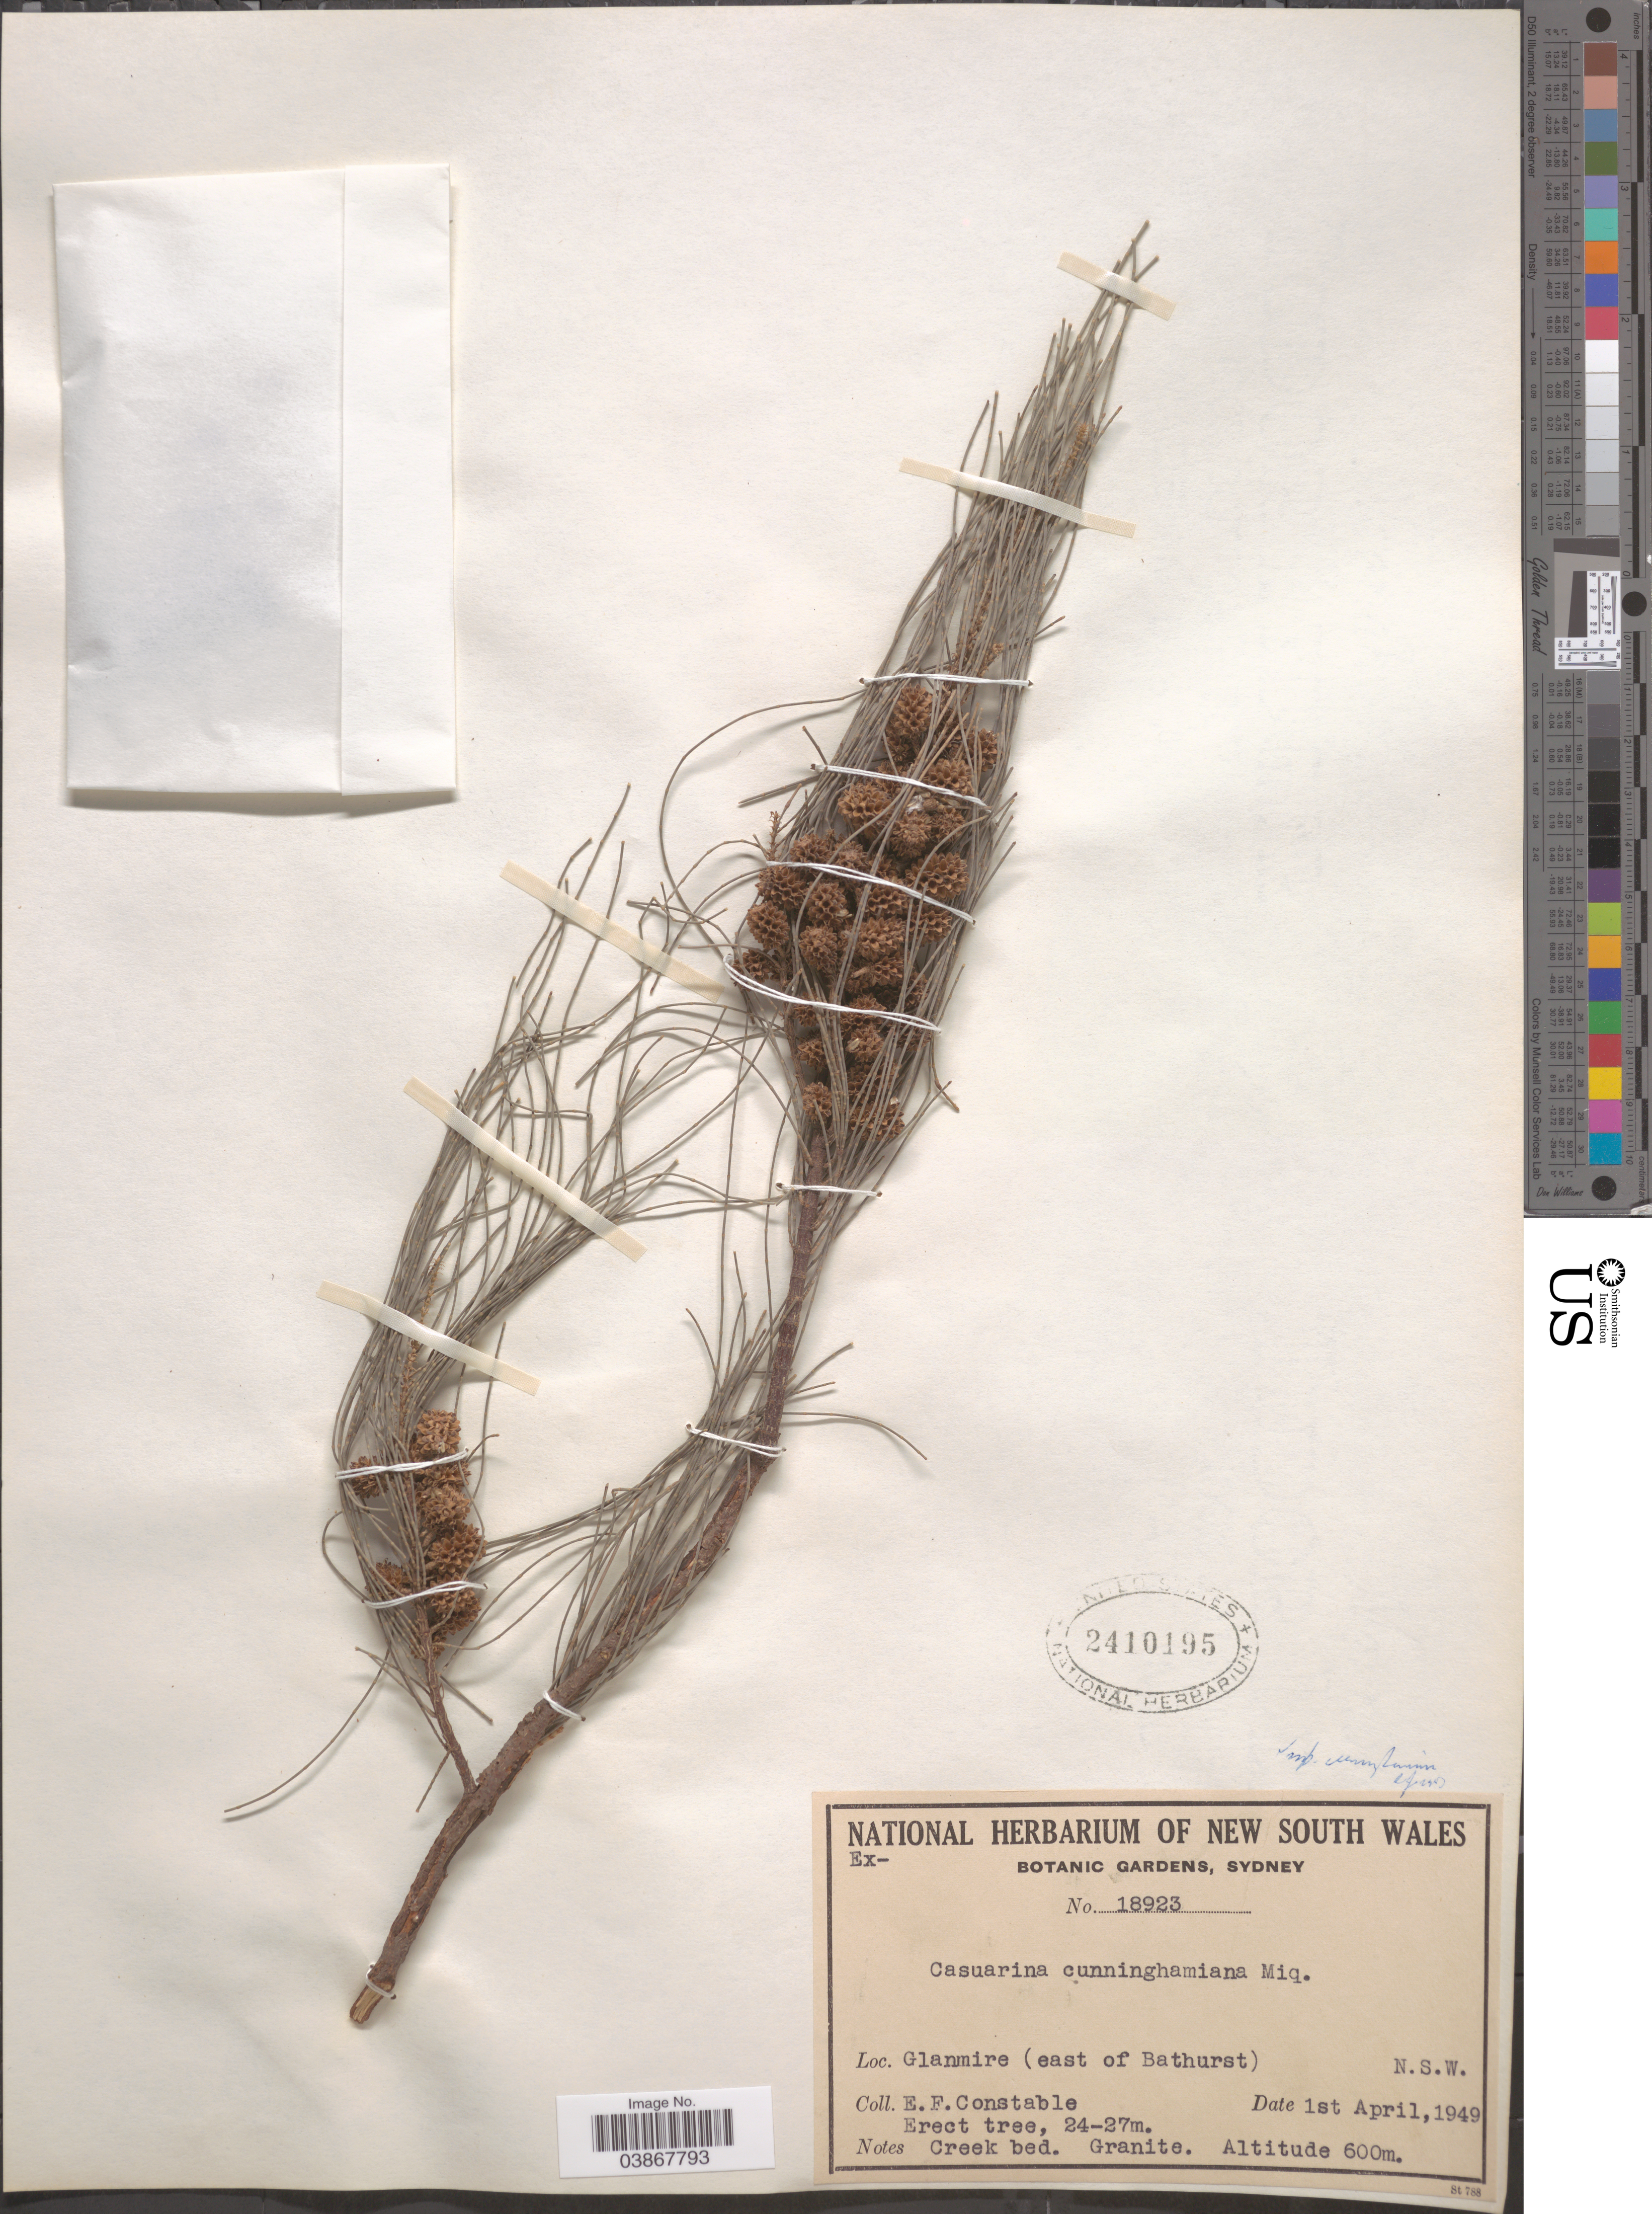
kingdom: Plantae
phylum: Tracheophyta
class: Magnoliopsida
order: Fagales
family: Casuarinaceae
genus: Casuarina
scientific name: Casuarina cunninghamiana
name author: Miq.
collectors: E. F. Constable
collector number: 18923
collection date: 1949-04-01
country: Australia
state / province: New South Wales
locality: Glanmire (east of Bathurst).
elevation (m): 600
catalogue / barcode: US 2410195